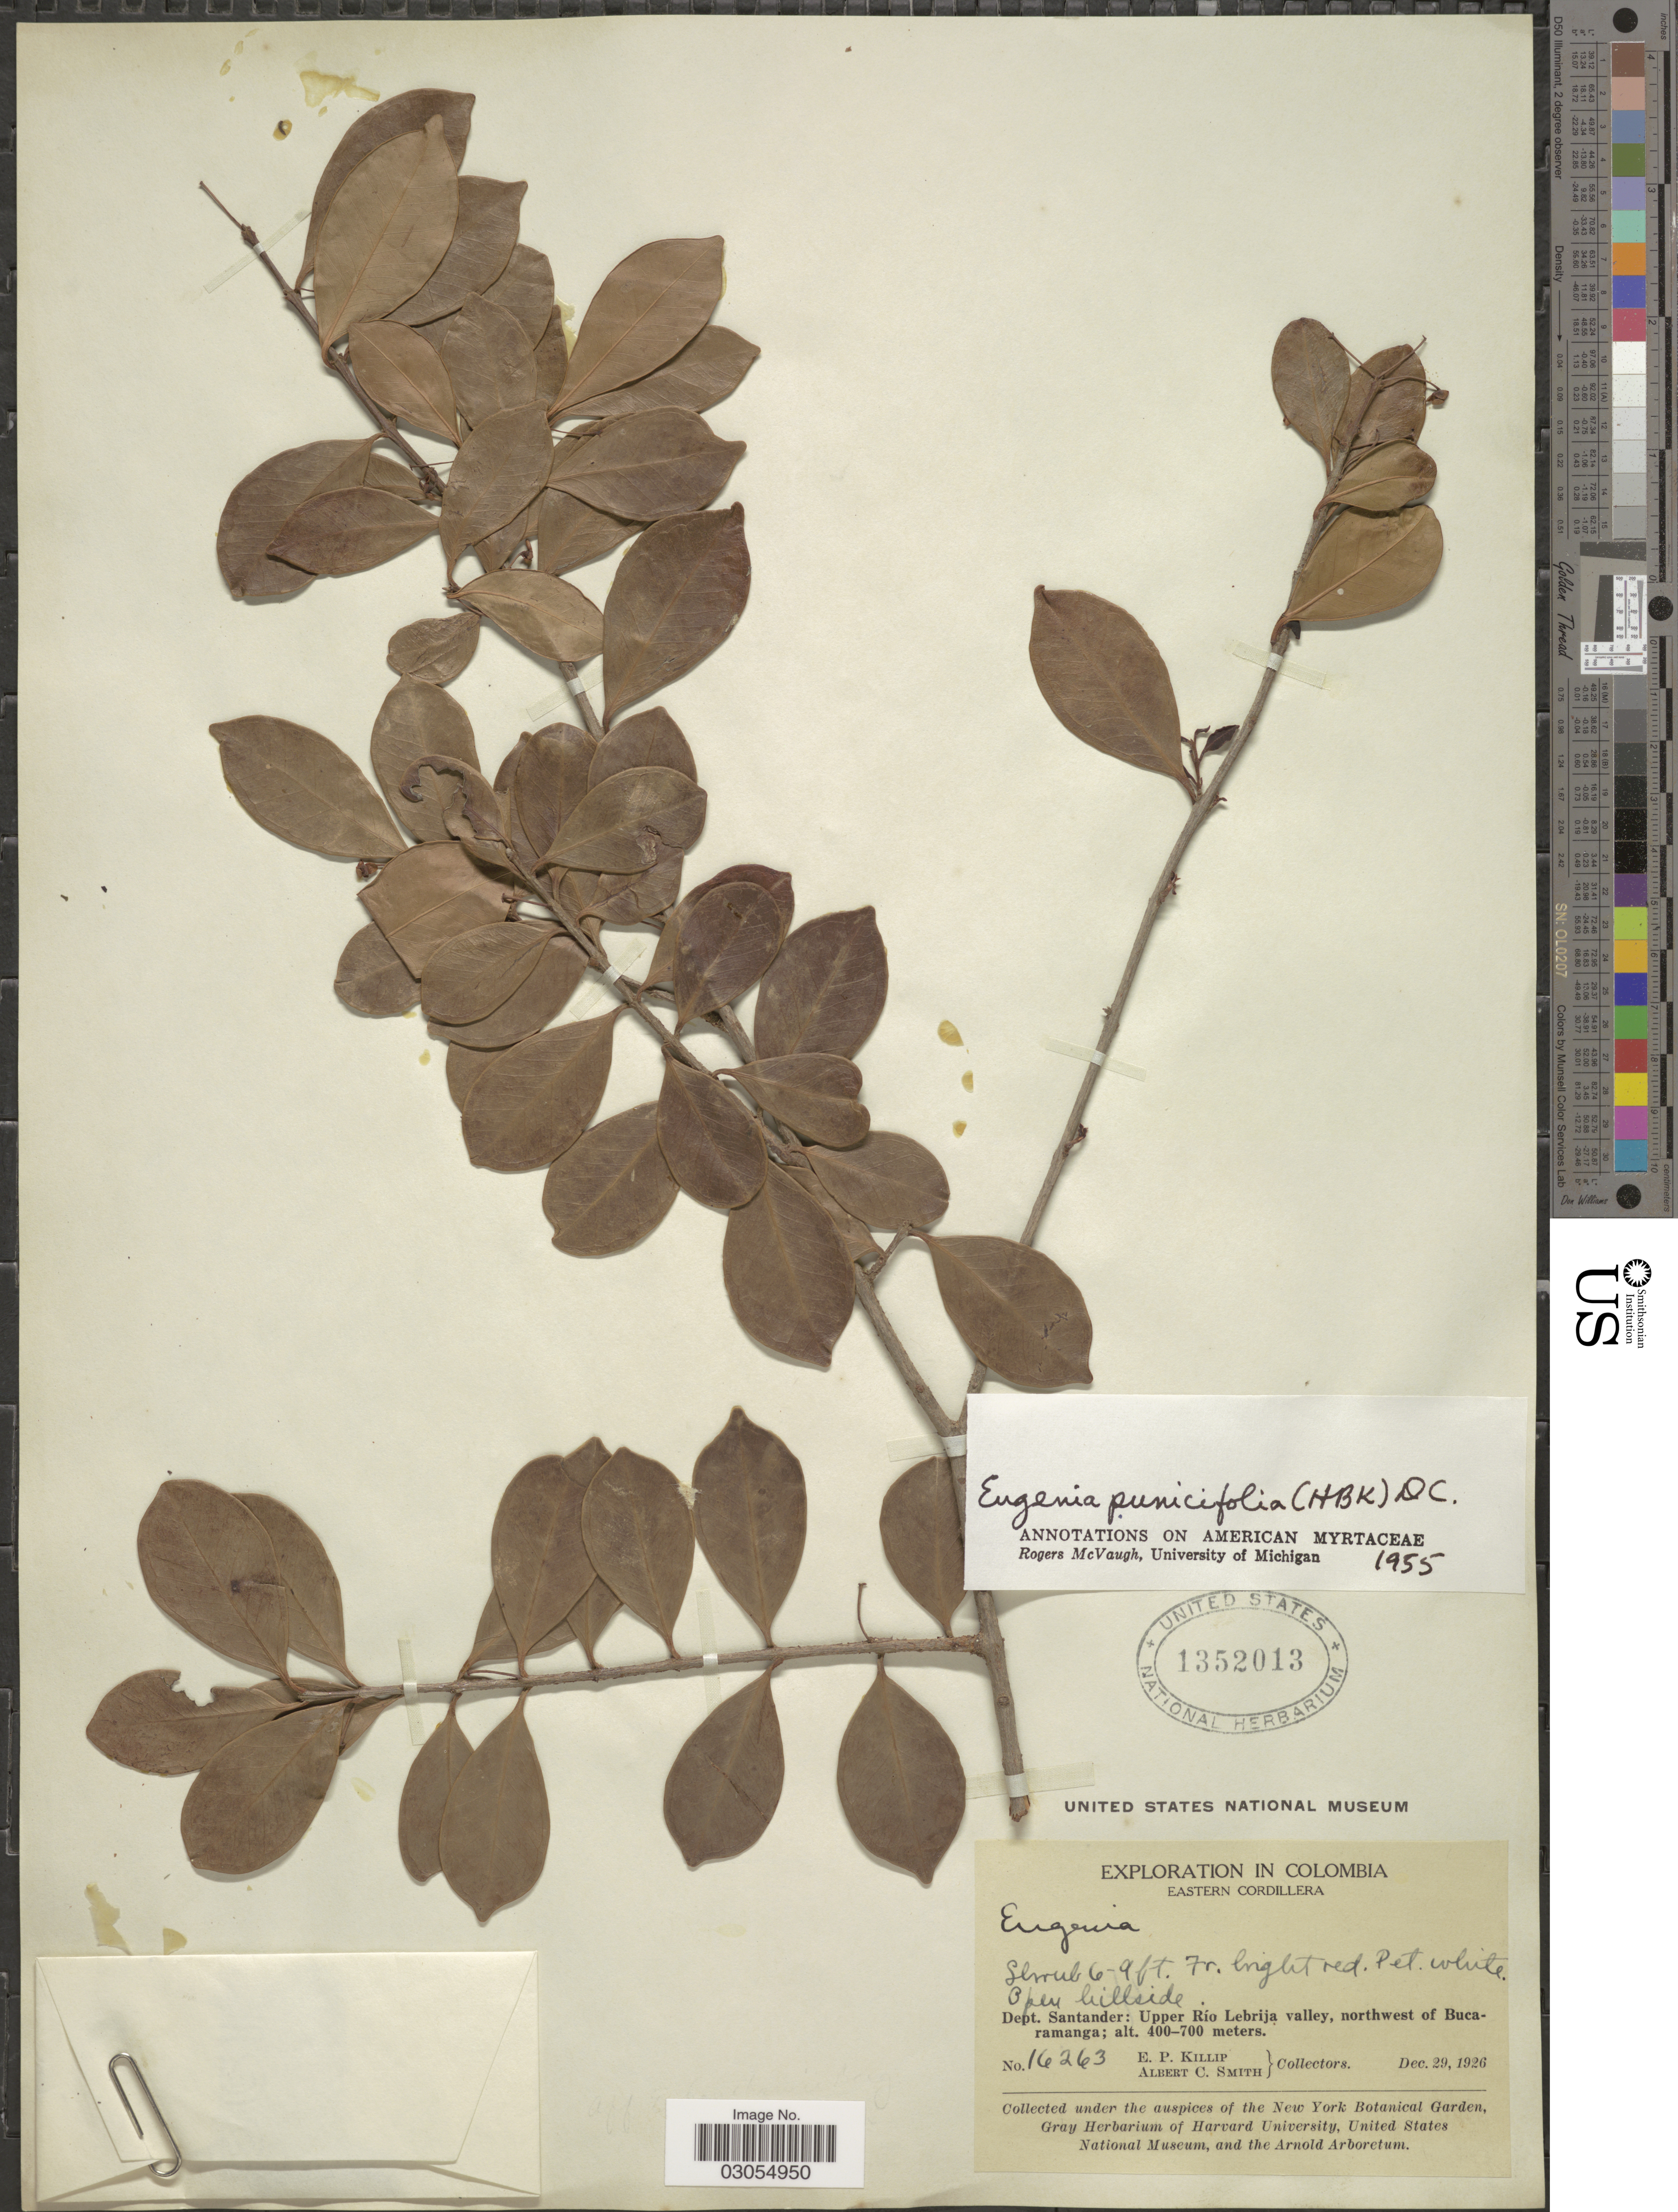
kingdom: Plantae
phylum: Tracheophyta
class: Magnoliopsida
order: Myrtales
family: Myrtaceae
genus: Eugenia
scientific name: Eugenia punicifolia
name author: (Kunth) DC.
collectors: E. P. Killip & A. C. Smith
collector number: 16263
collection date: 1926-12-29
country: Colombia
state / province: Santander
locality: Eastern Cordillera. Dept. Santander: Upper Río Lebrija valley, northwest of Bucaramanga.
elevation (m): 400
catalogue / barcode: US 1352013